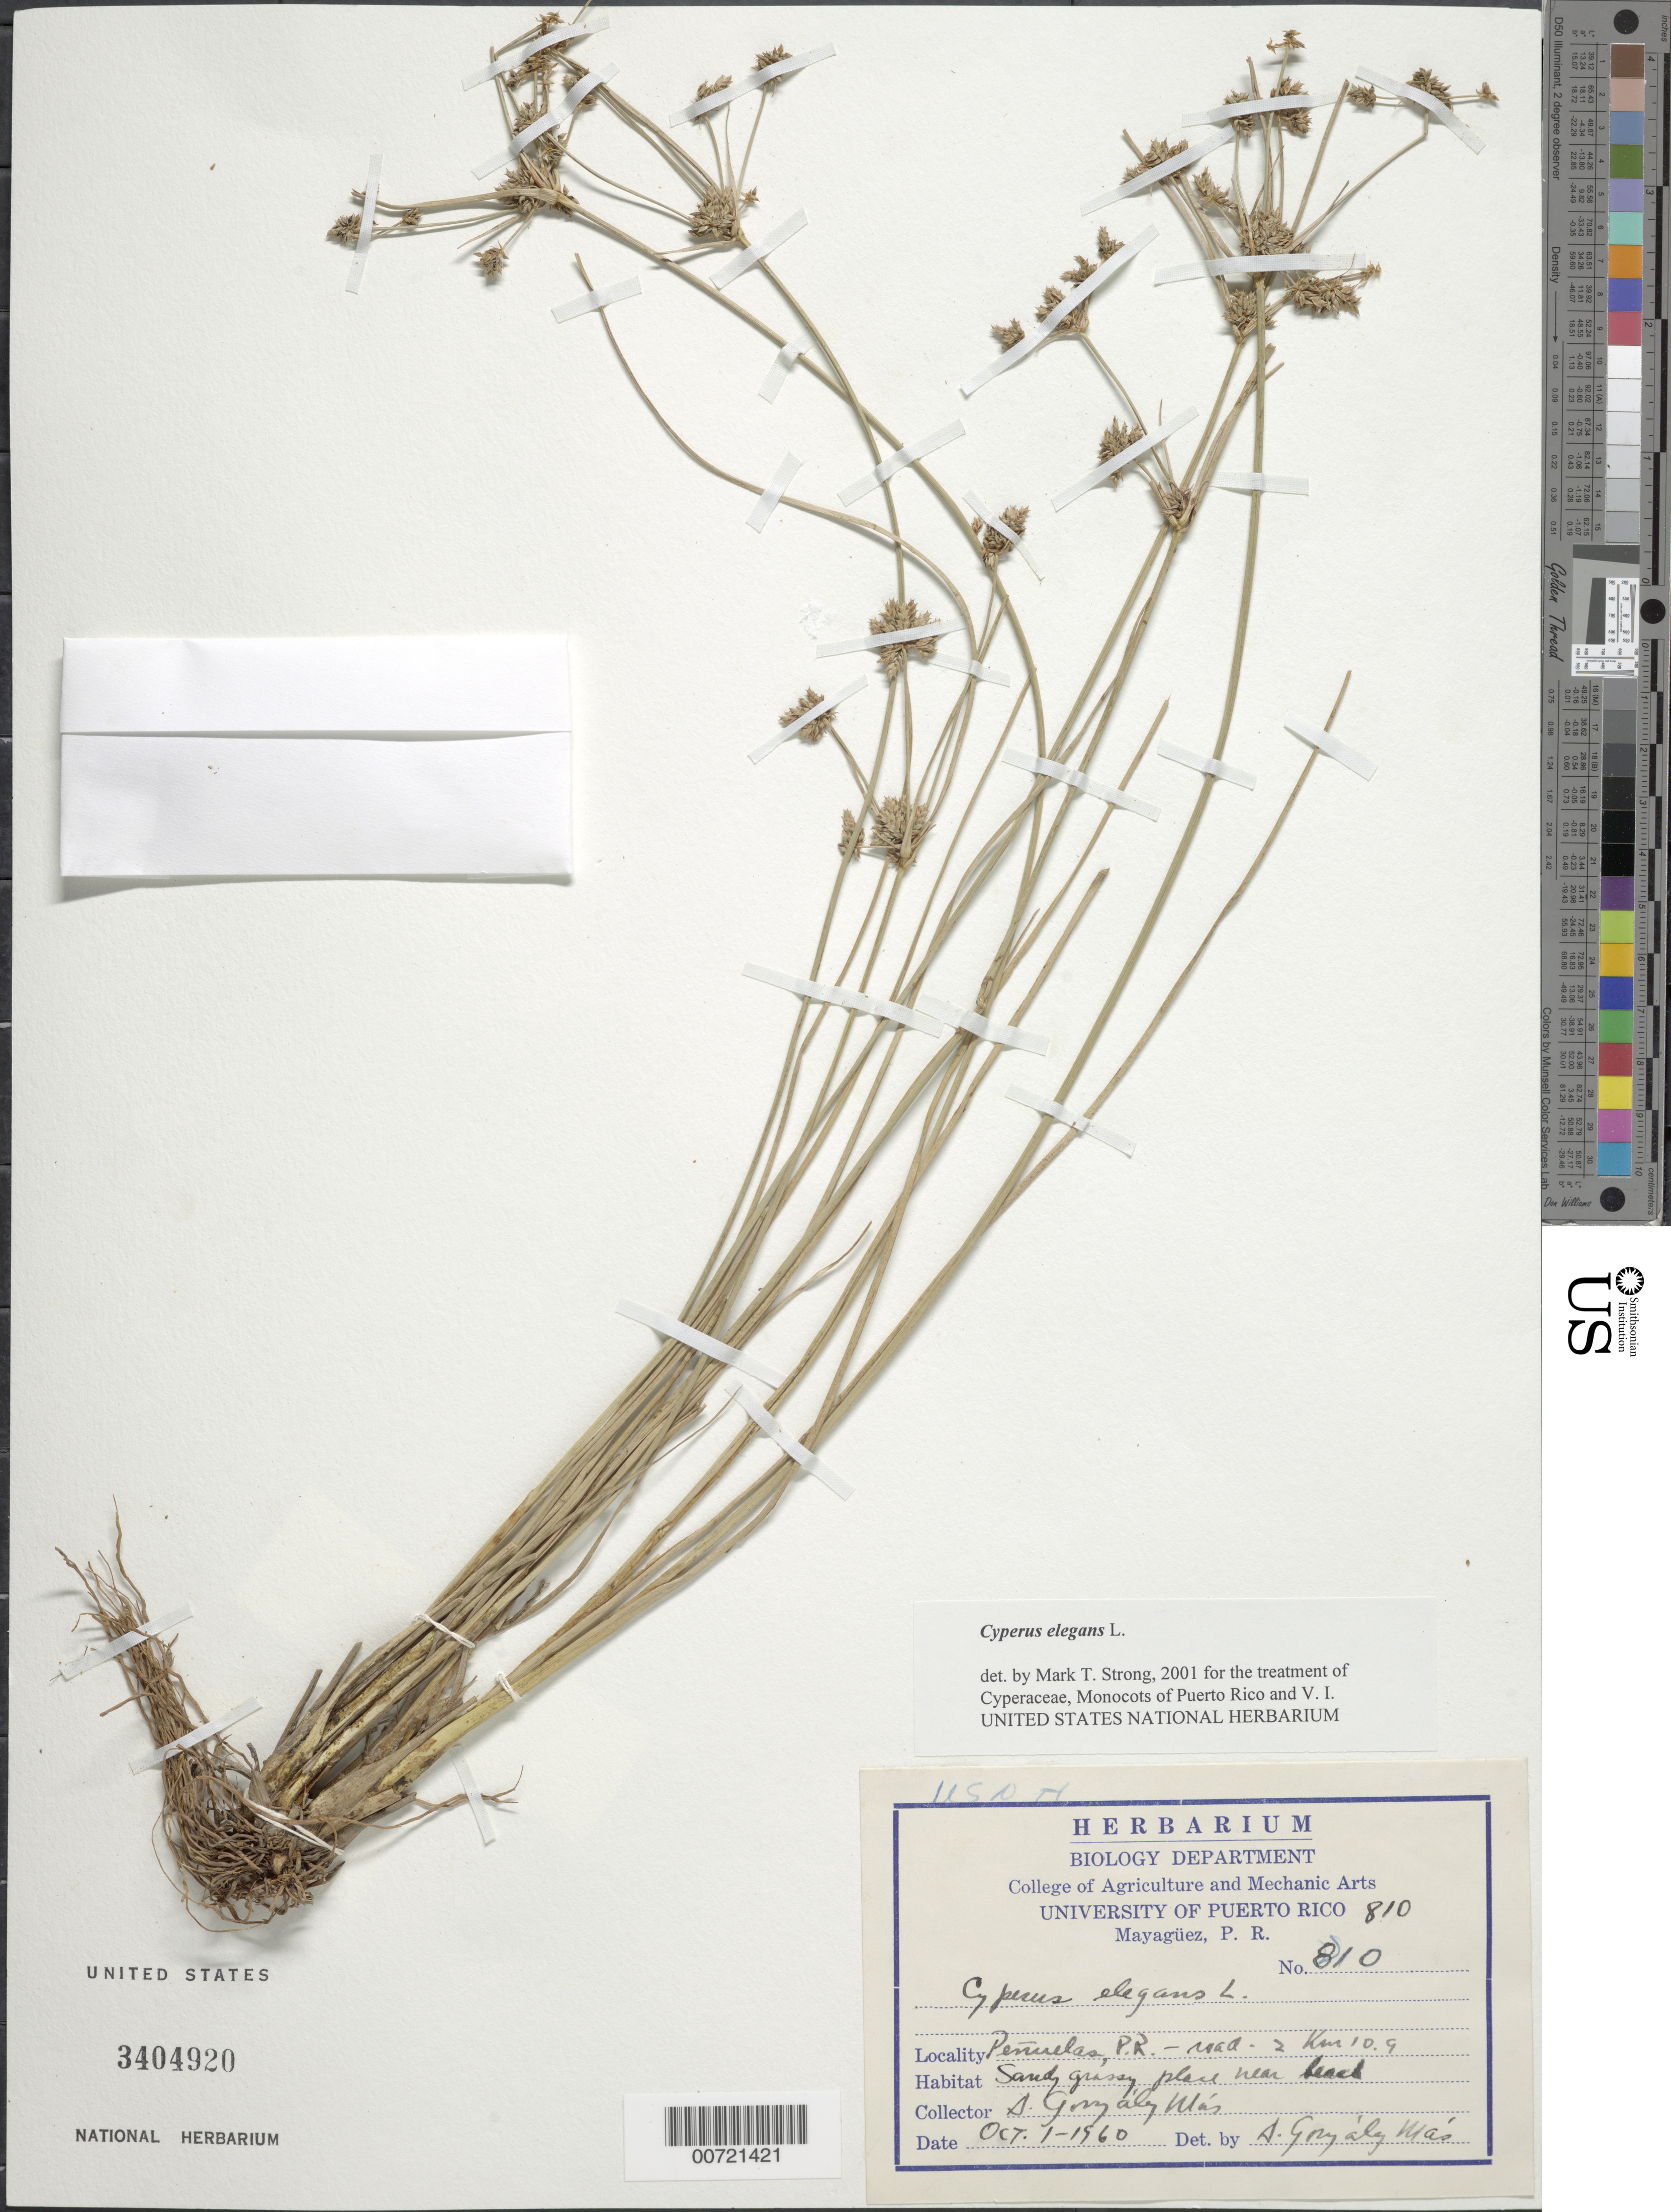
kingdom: Plantae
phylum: Tracheophyta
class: Liliopsida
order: Poales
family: Cyperaceae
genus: Cyperus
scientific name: Cyperus elegans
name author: L.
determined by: Strong, M. T., (US), Smithsonian Institution - National Museum of Natural History (UNITED STATES)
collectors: A. González Más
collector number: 810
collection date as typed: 01 Oct 1960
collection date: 1960-10-01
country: Puerto Rico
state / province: Peñuelas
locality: Peñuelas: Rd. 2, km 10.9.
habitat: Sandy grassy place near beach.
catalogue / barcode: US 3404920